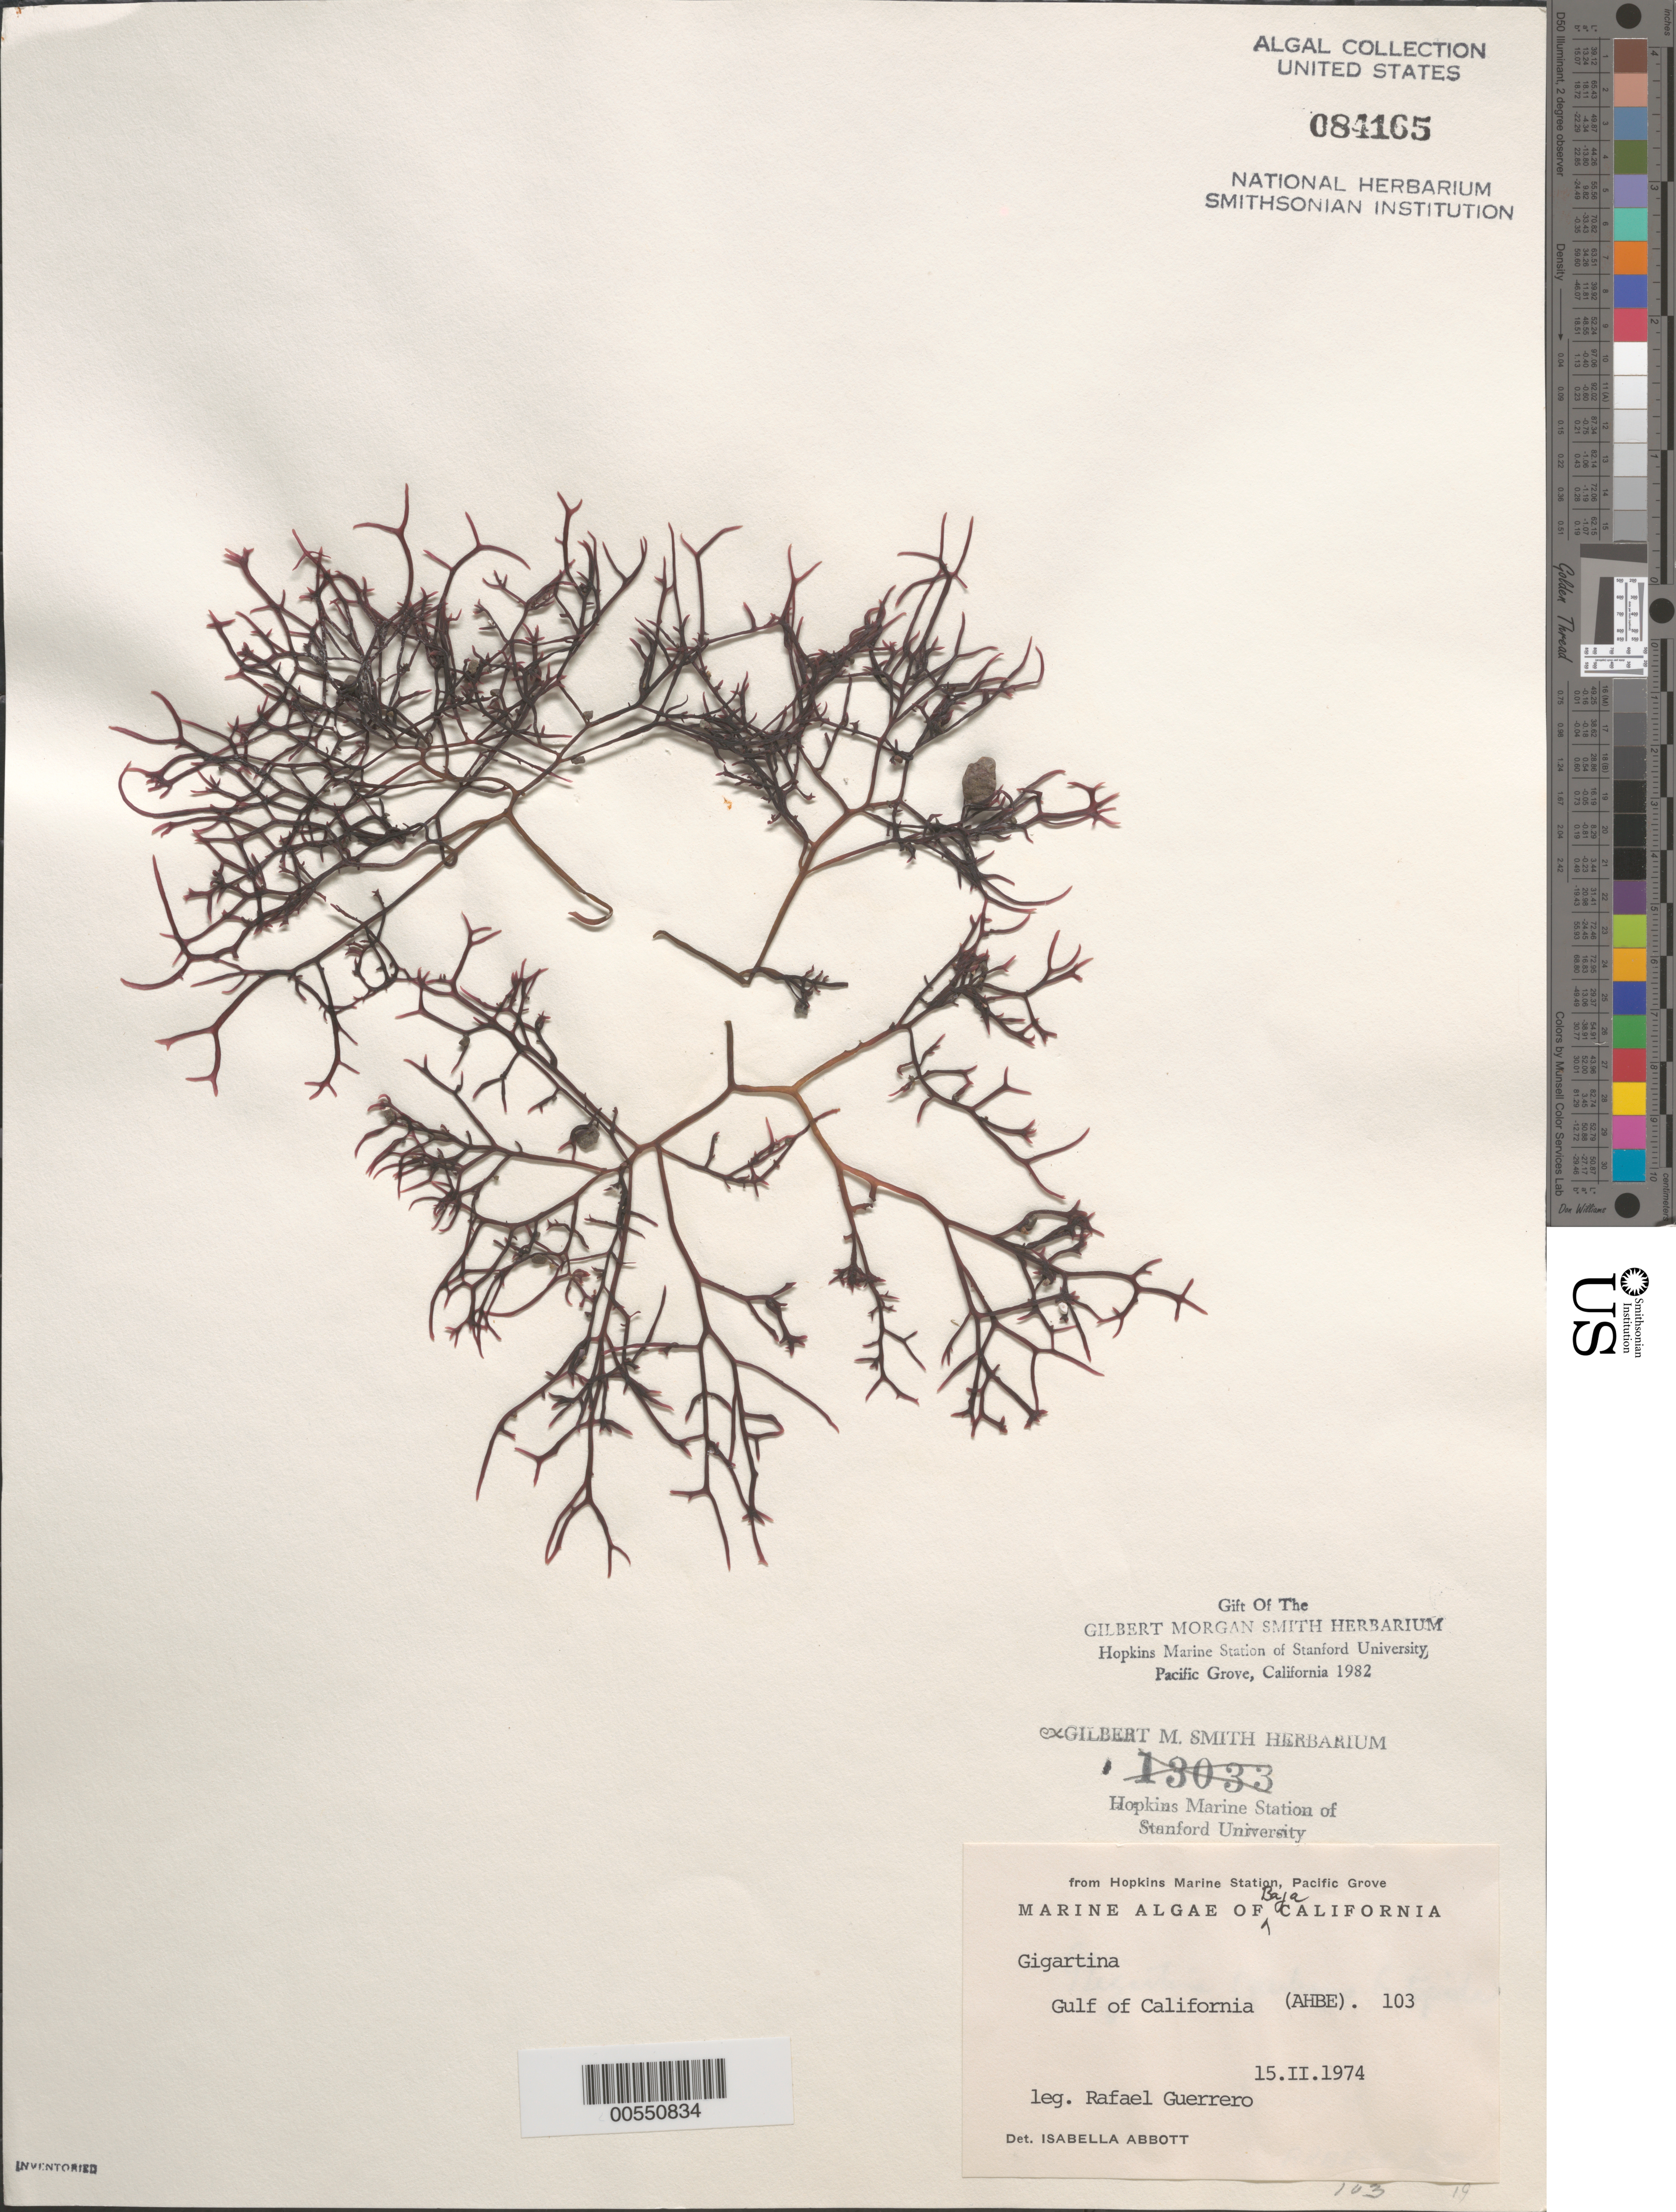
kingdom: Plantae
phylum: Rhodophyta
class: Florideophyceae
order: Gigartinales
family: Gigartinaceae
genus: Gigartina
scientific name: Gigartina sp.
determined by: Abbott, Isabella A.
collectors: R. Guerrero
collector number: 103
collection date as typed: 15 Feb 1974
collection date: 1974-02-15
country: Mexico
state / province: Baja California Norte / Baja California Sur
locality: Gulf of California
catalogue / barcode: US 84165